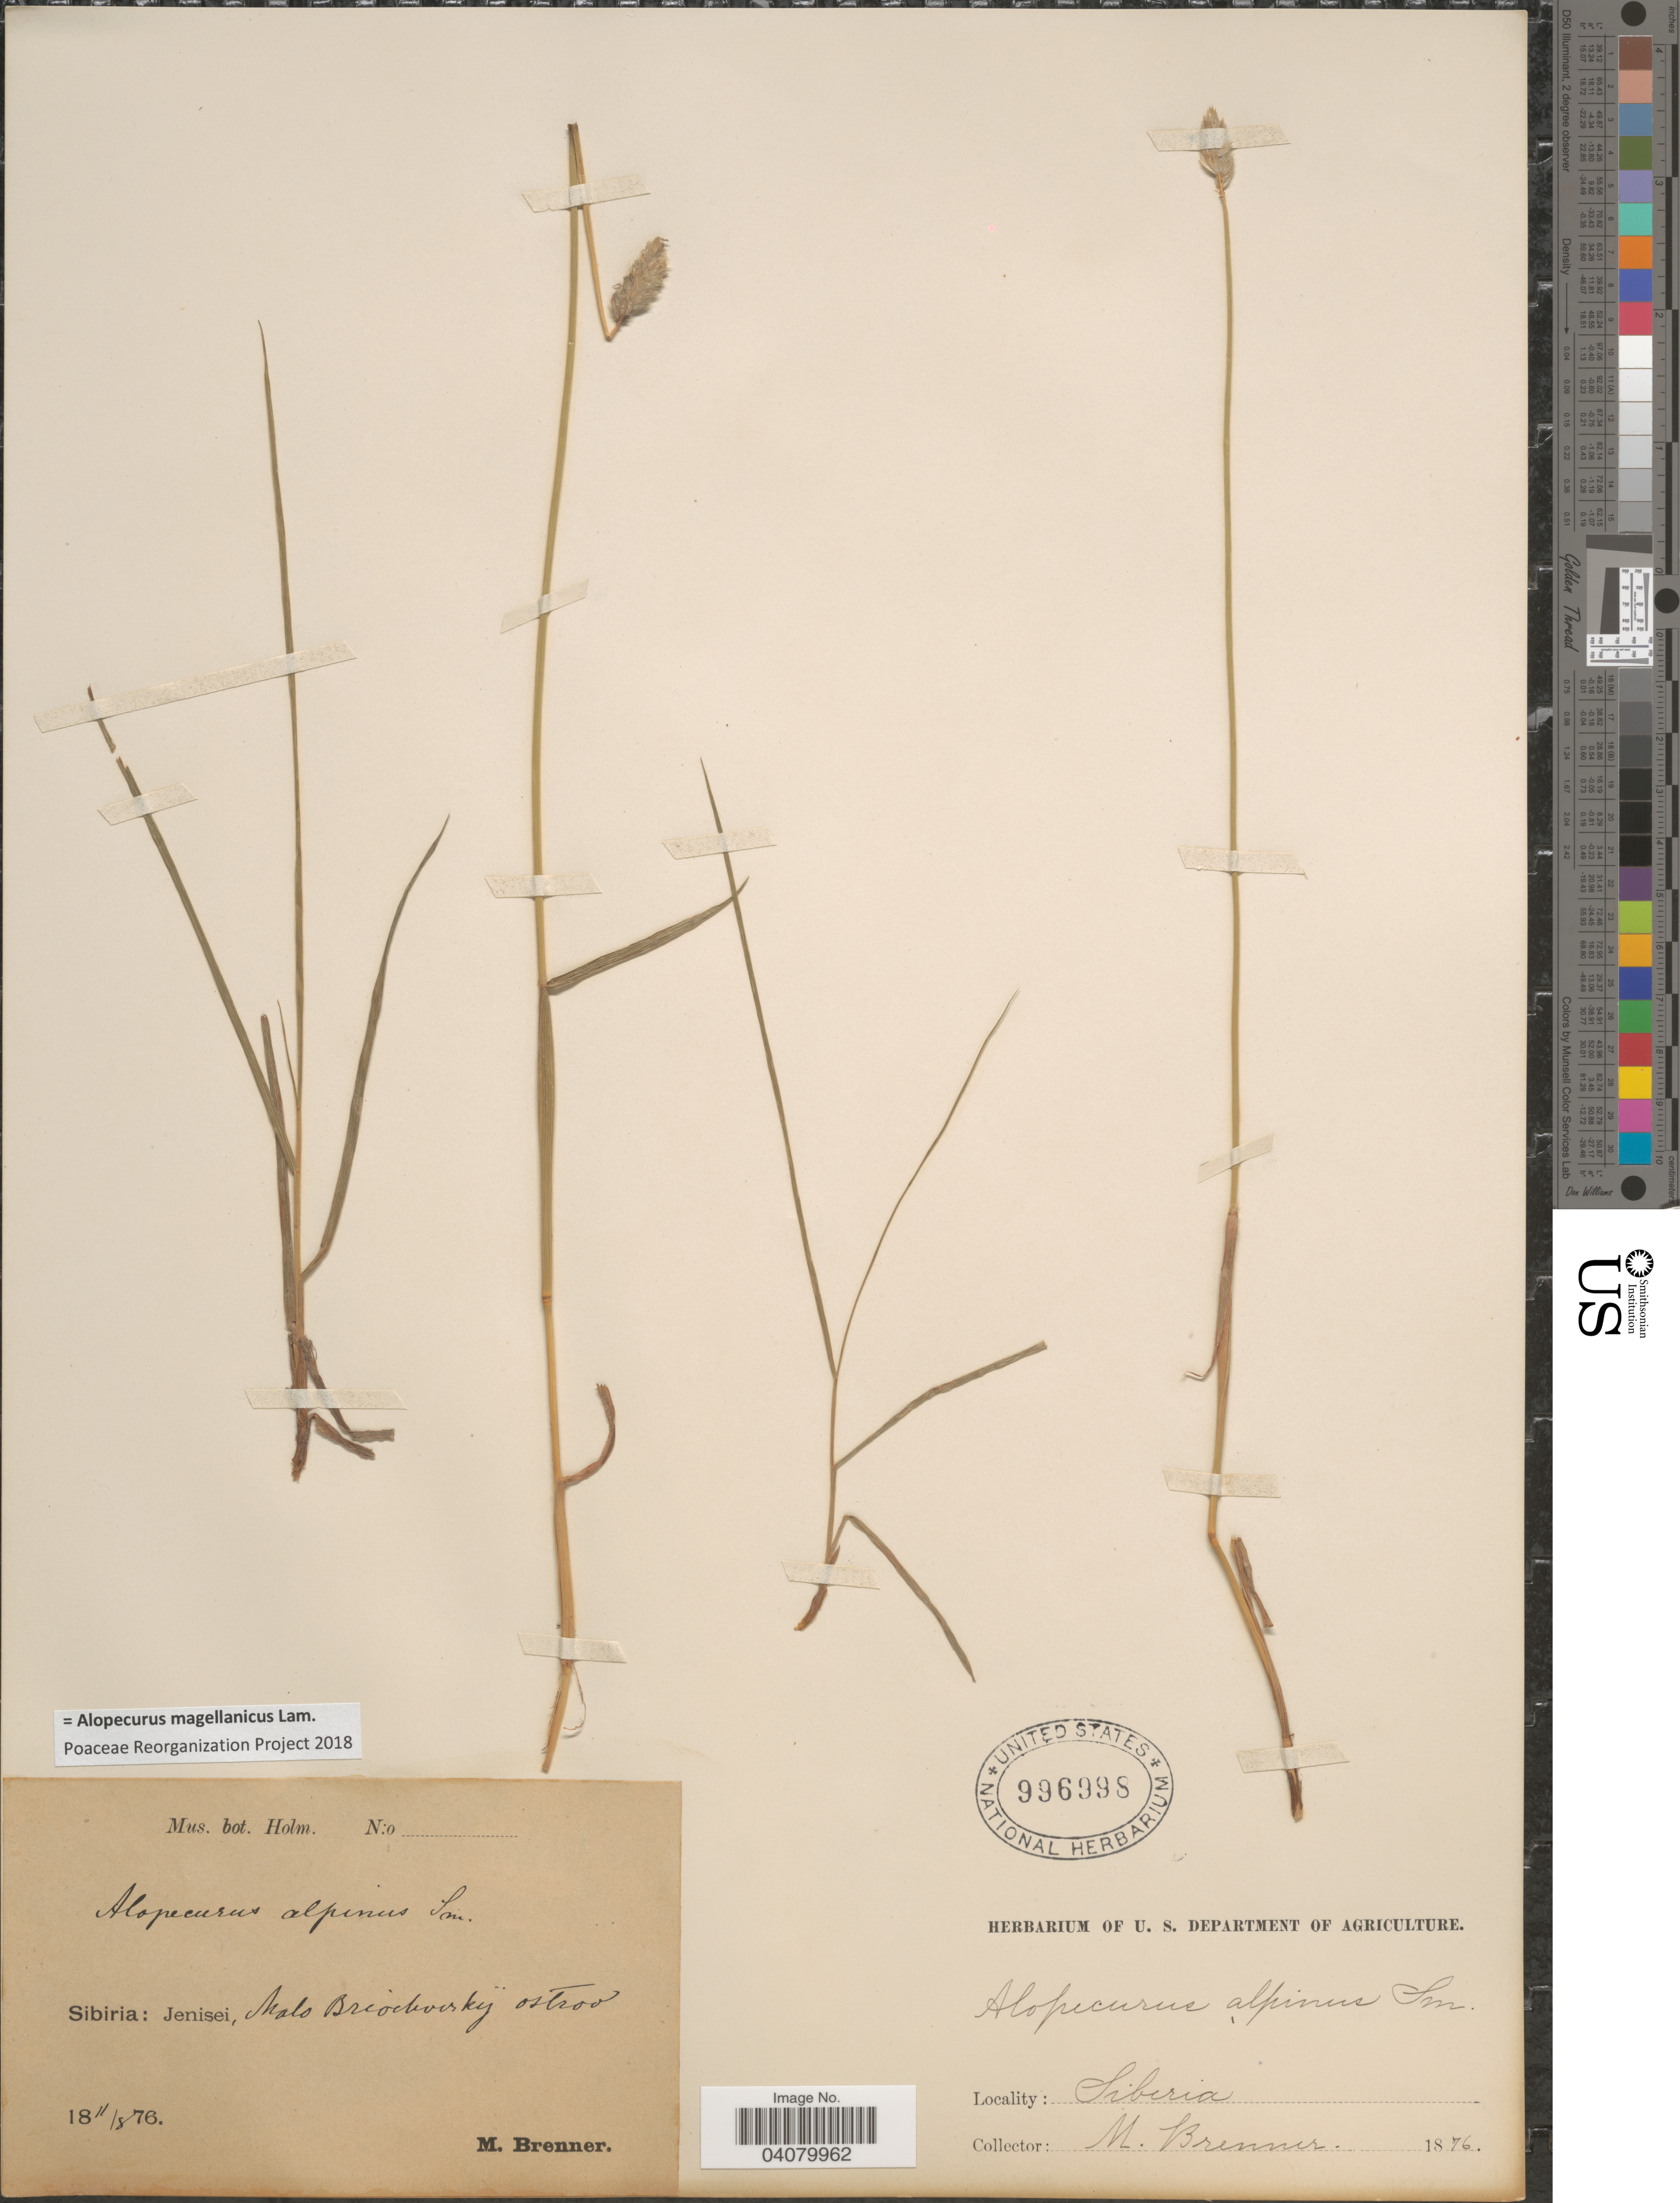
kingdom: Plantae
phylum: Tracheophyta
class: Liliopsida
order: Poales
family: Poaceae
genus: Alopecurus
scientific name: Alopecurus magellanicus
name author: Lam.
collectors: M. Brenner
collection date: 1876-08-11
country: Russian Federation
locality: Sibiria: Jenisei, Malo Briochovskij ostrov. Siberia.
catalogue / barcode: US 996998